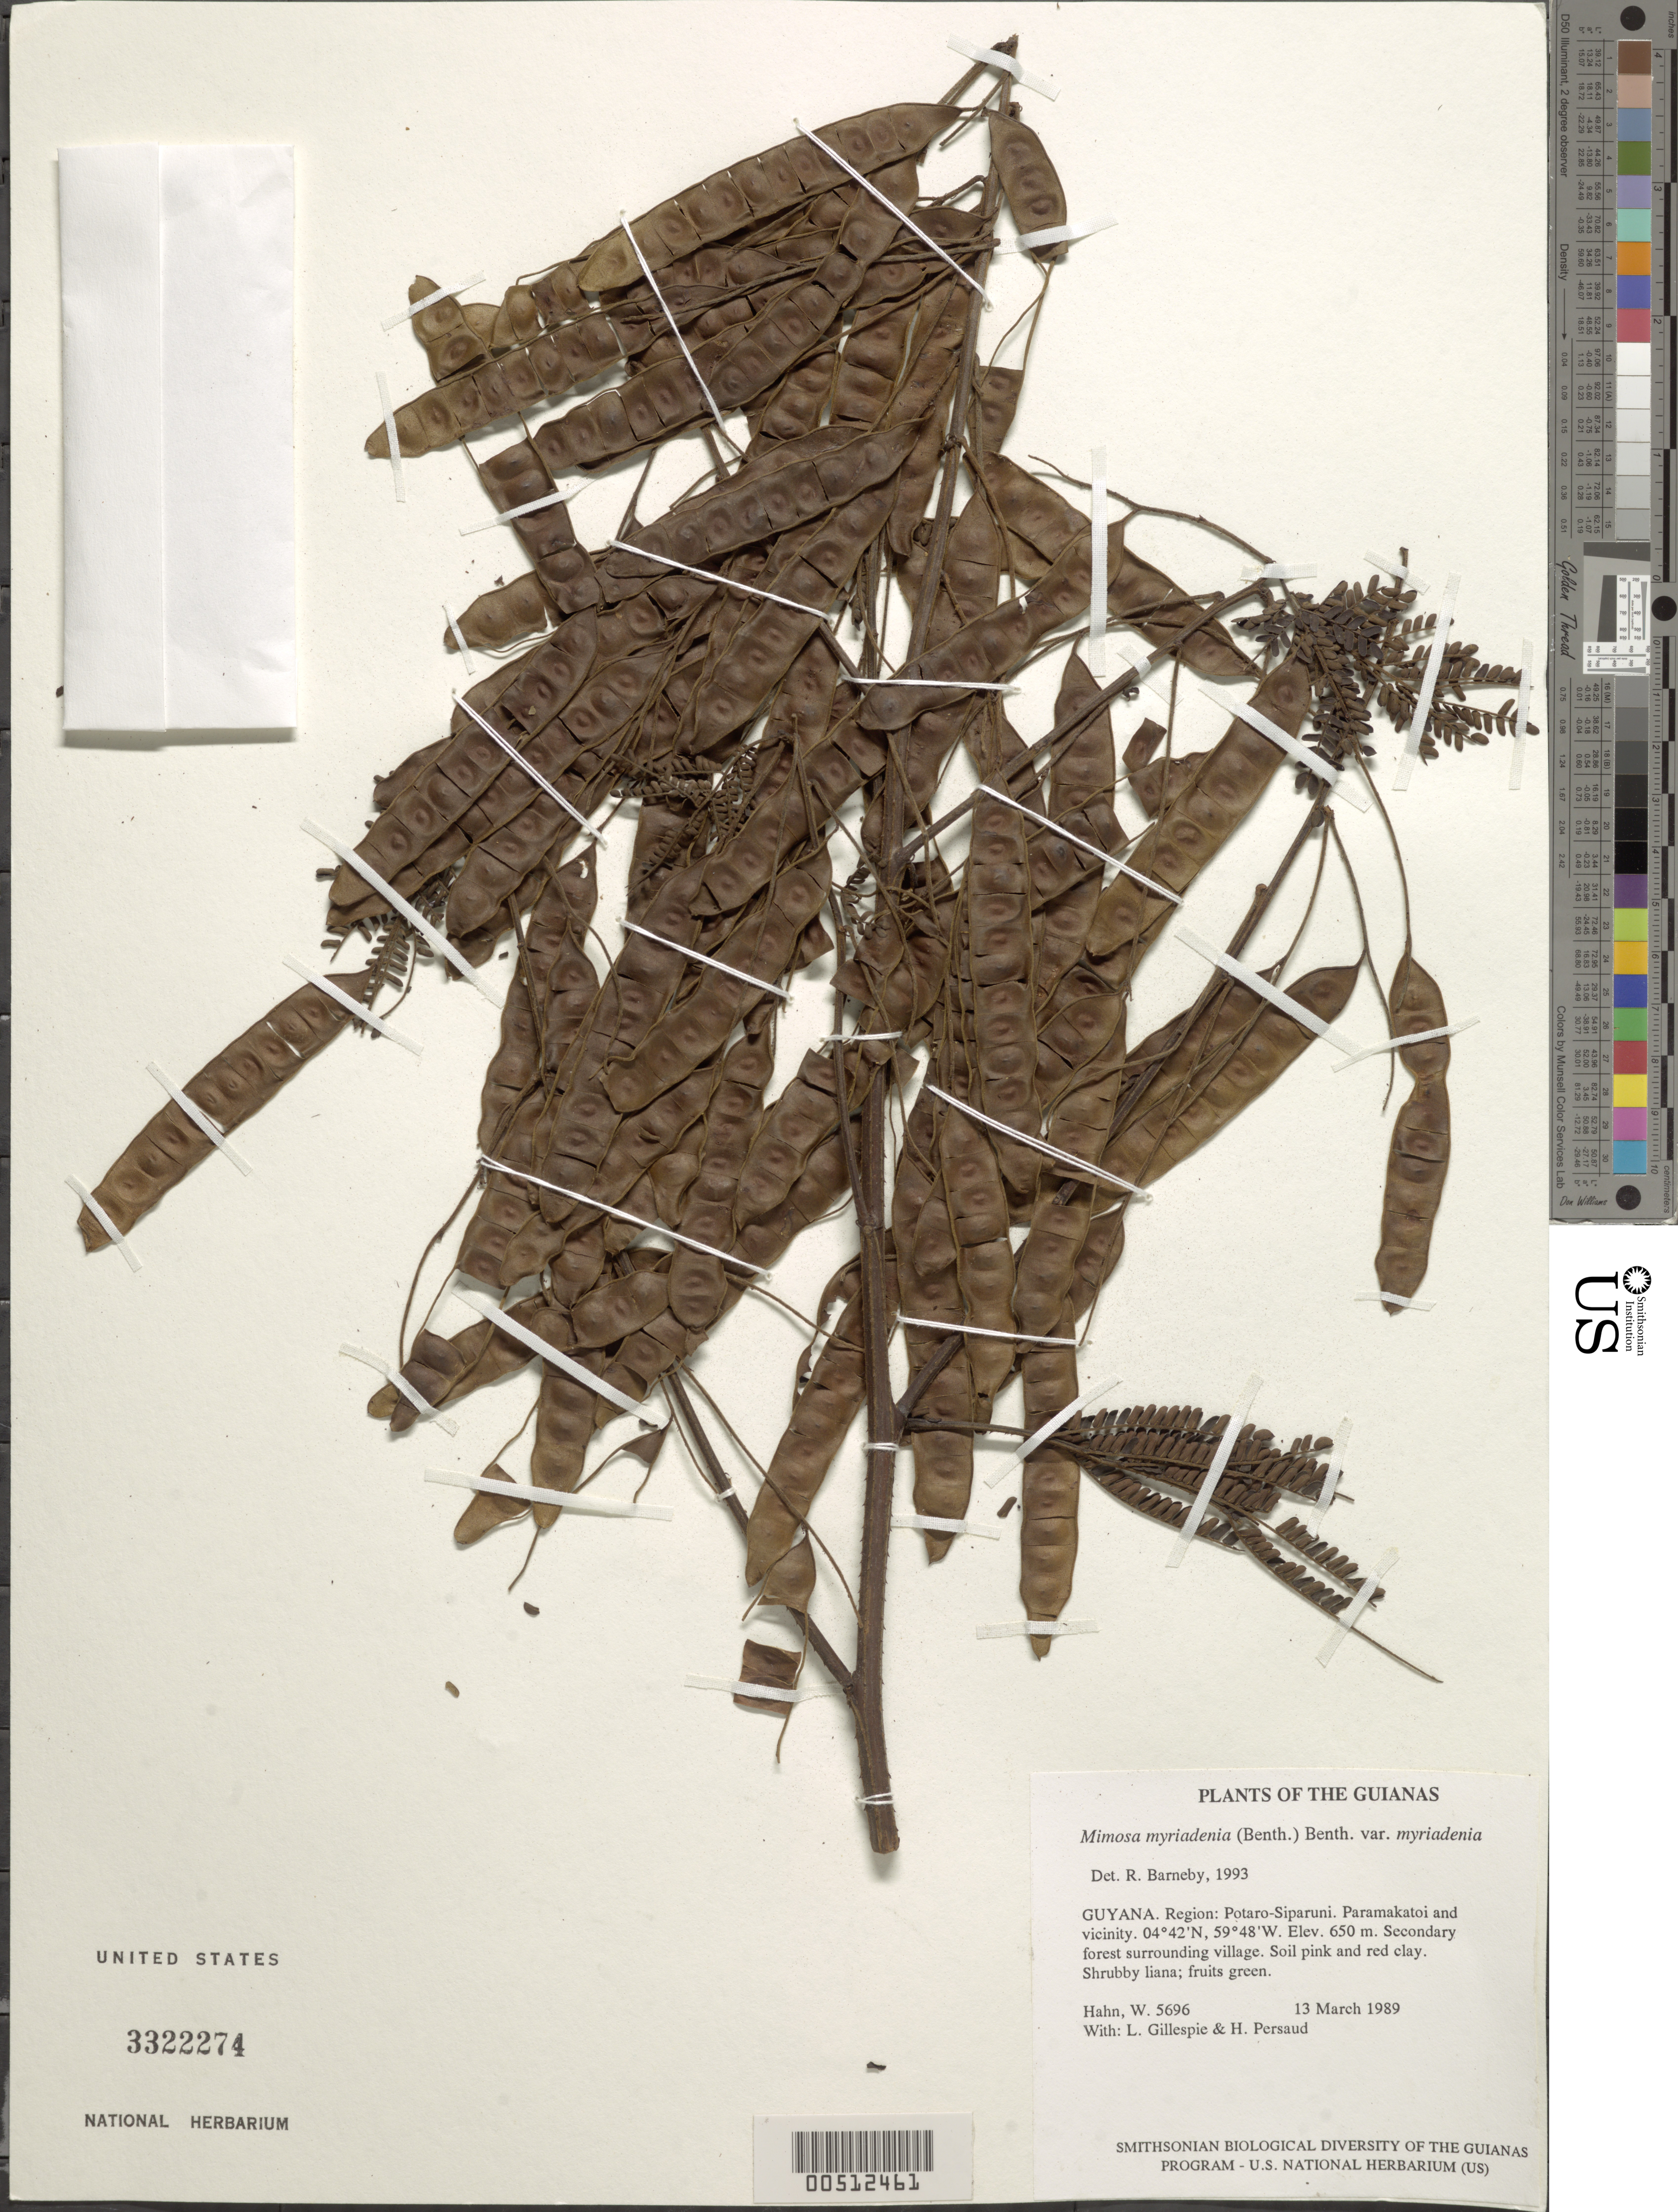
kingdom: Plantae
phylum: Tracheophyta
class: Magnoliopsida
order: Fabales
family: Fabaceae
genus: Mimosa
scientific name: Mimosa myriadenia var. myriadenia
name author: (Benth.) Benth.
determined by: Barneby, Rupert C., (NY)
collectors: W. Hahn, L. J. Gillespie & H. Persaud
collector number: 5696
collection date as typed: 13 March 1989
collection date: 1989-03-13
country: Guyana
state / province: Potaro-Siparuni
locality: Paramakatoi and vicinity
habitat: Secondary forest surrounding village. Soil pink and red clay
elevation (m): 650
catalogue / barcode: US 3322274